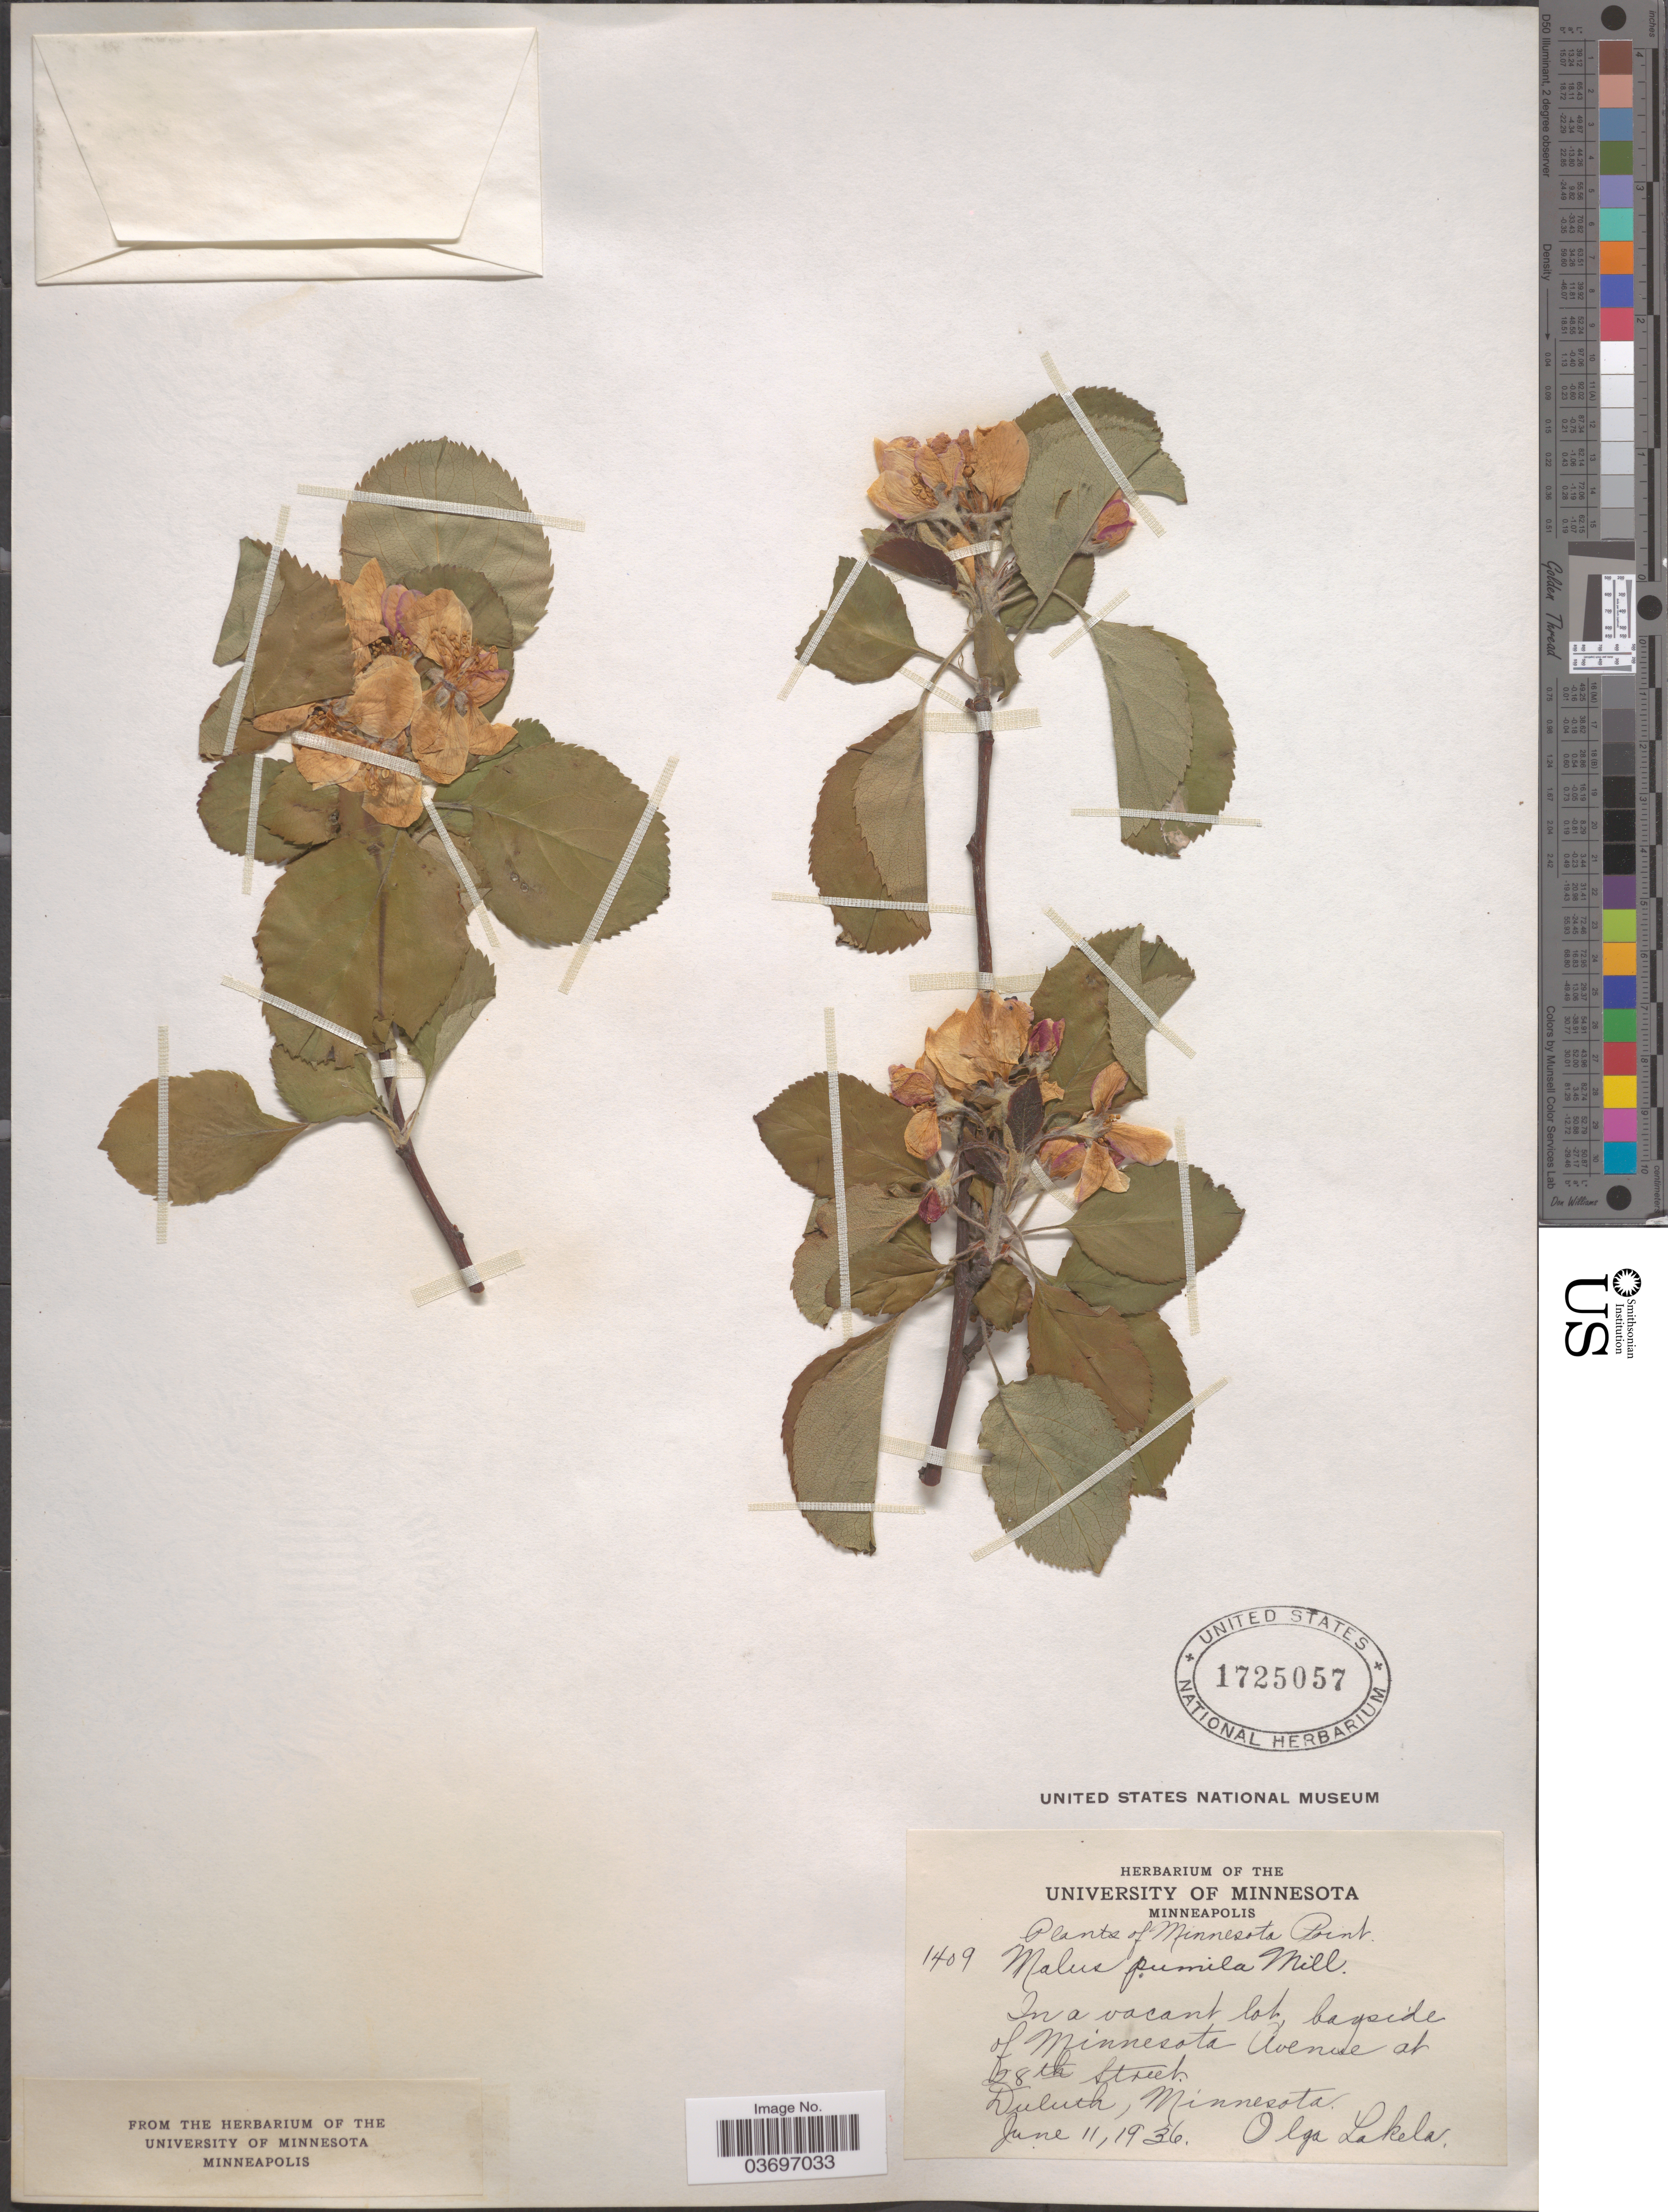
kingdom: Plantae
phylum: Tracheophyta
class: Magnoliopsida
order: Rosales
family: Rosaceae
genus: Malus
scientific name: Malus pumila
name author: Mill.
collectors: O. K. Lakela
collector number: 1409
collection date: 1936-06-11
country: United States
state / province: Minnesota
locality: Minnesota Point. In a vacant lot, bayside of Minnesota Avenue at 28th Street. Duluth.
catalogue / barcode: US 1725057